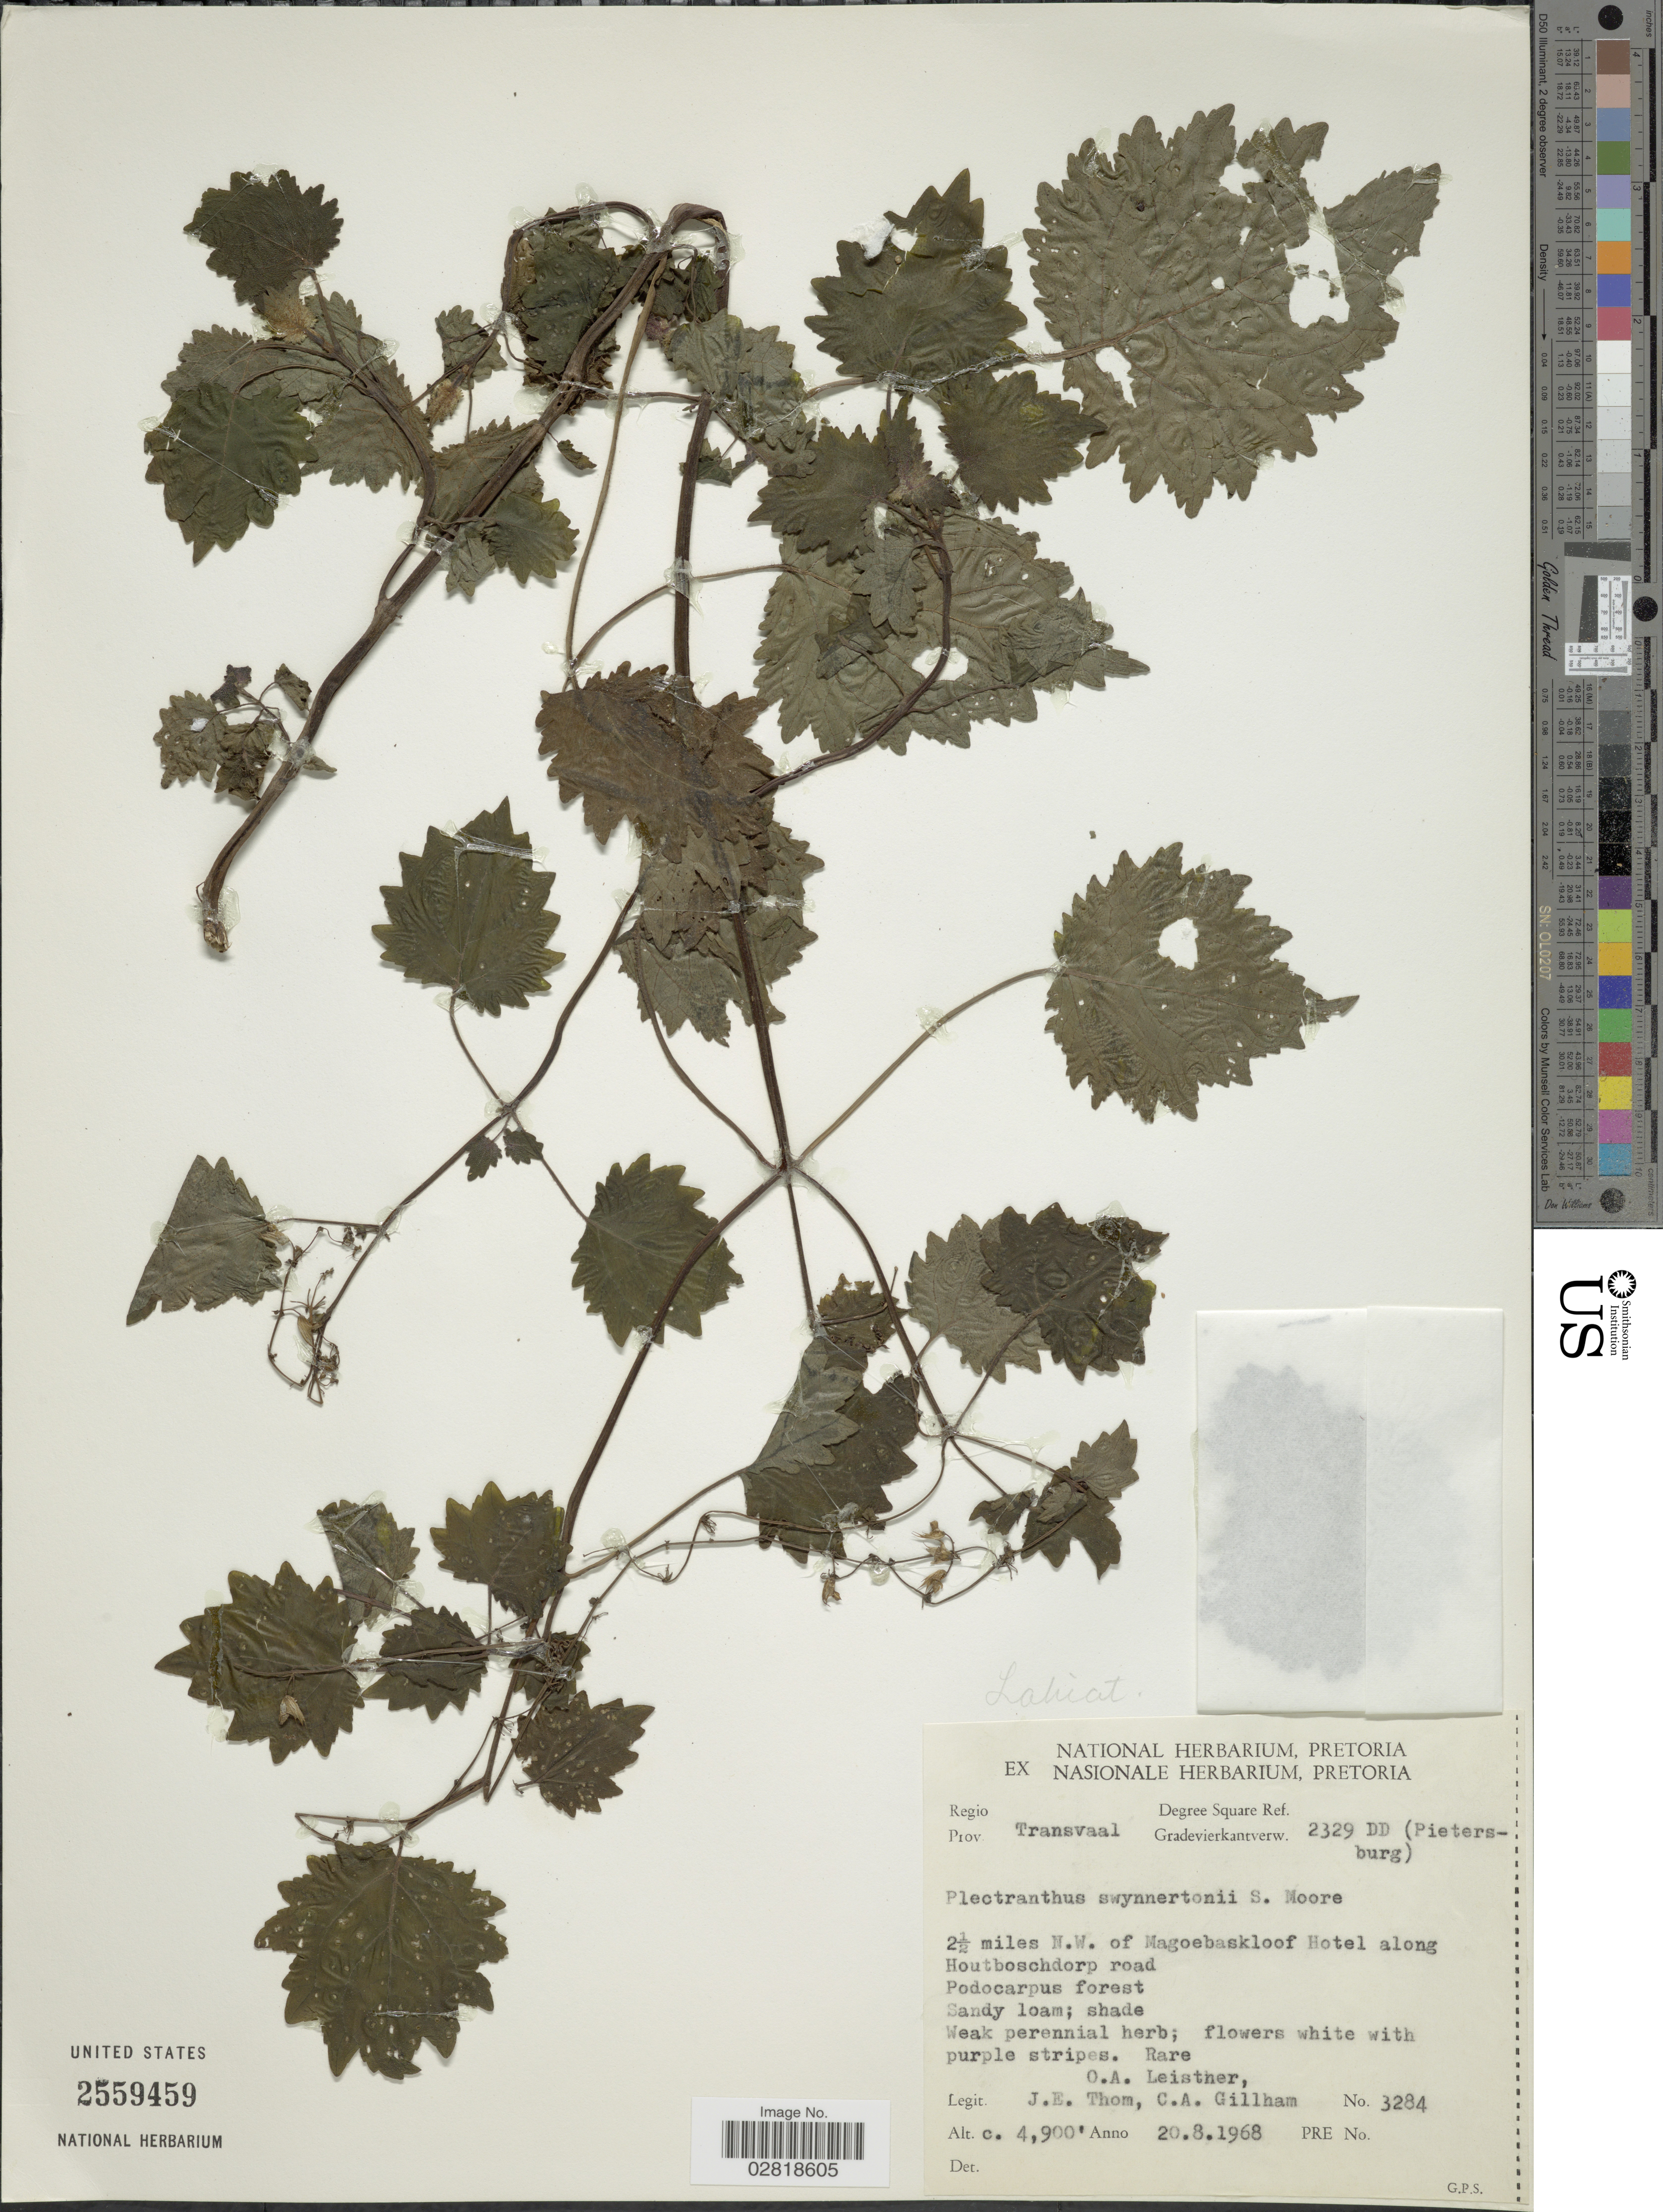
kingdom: Plantae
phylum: Tracheophyta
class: Magnoliopsida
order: Lamiales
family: Lamiaceae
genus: Plectranthus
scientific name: Plectranthus swynnertonii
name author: S. Moore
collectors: O. A. Leistner, J. Thom & C. Gillham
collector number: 3284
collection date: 1968-08-20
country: South Africa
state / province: Limpopo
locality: Regio Prov Transvaal. Degree Square Ref. Gradevierkantverw. 2329 DD (Pietersburg). 2½ miles NW of Magoebaskloof Hotel along Houtboschdorp road.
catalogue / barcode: US 2559459